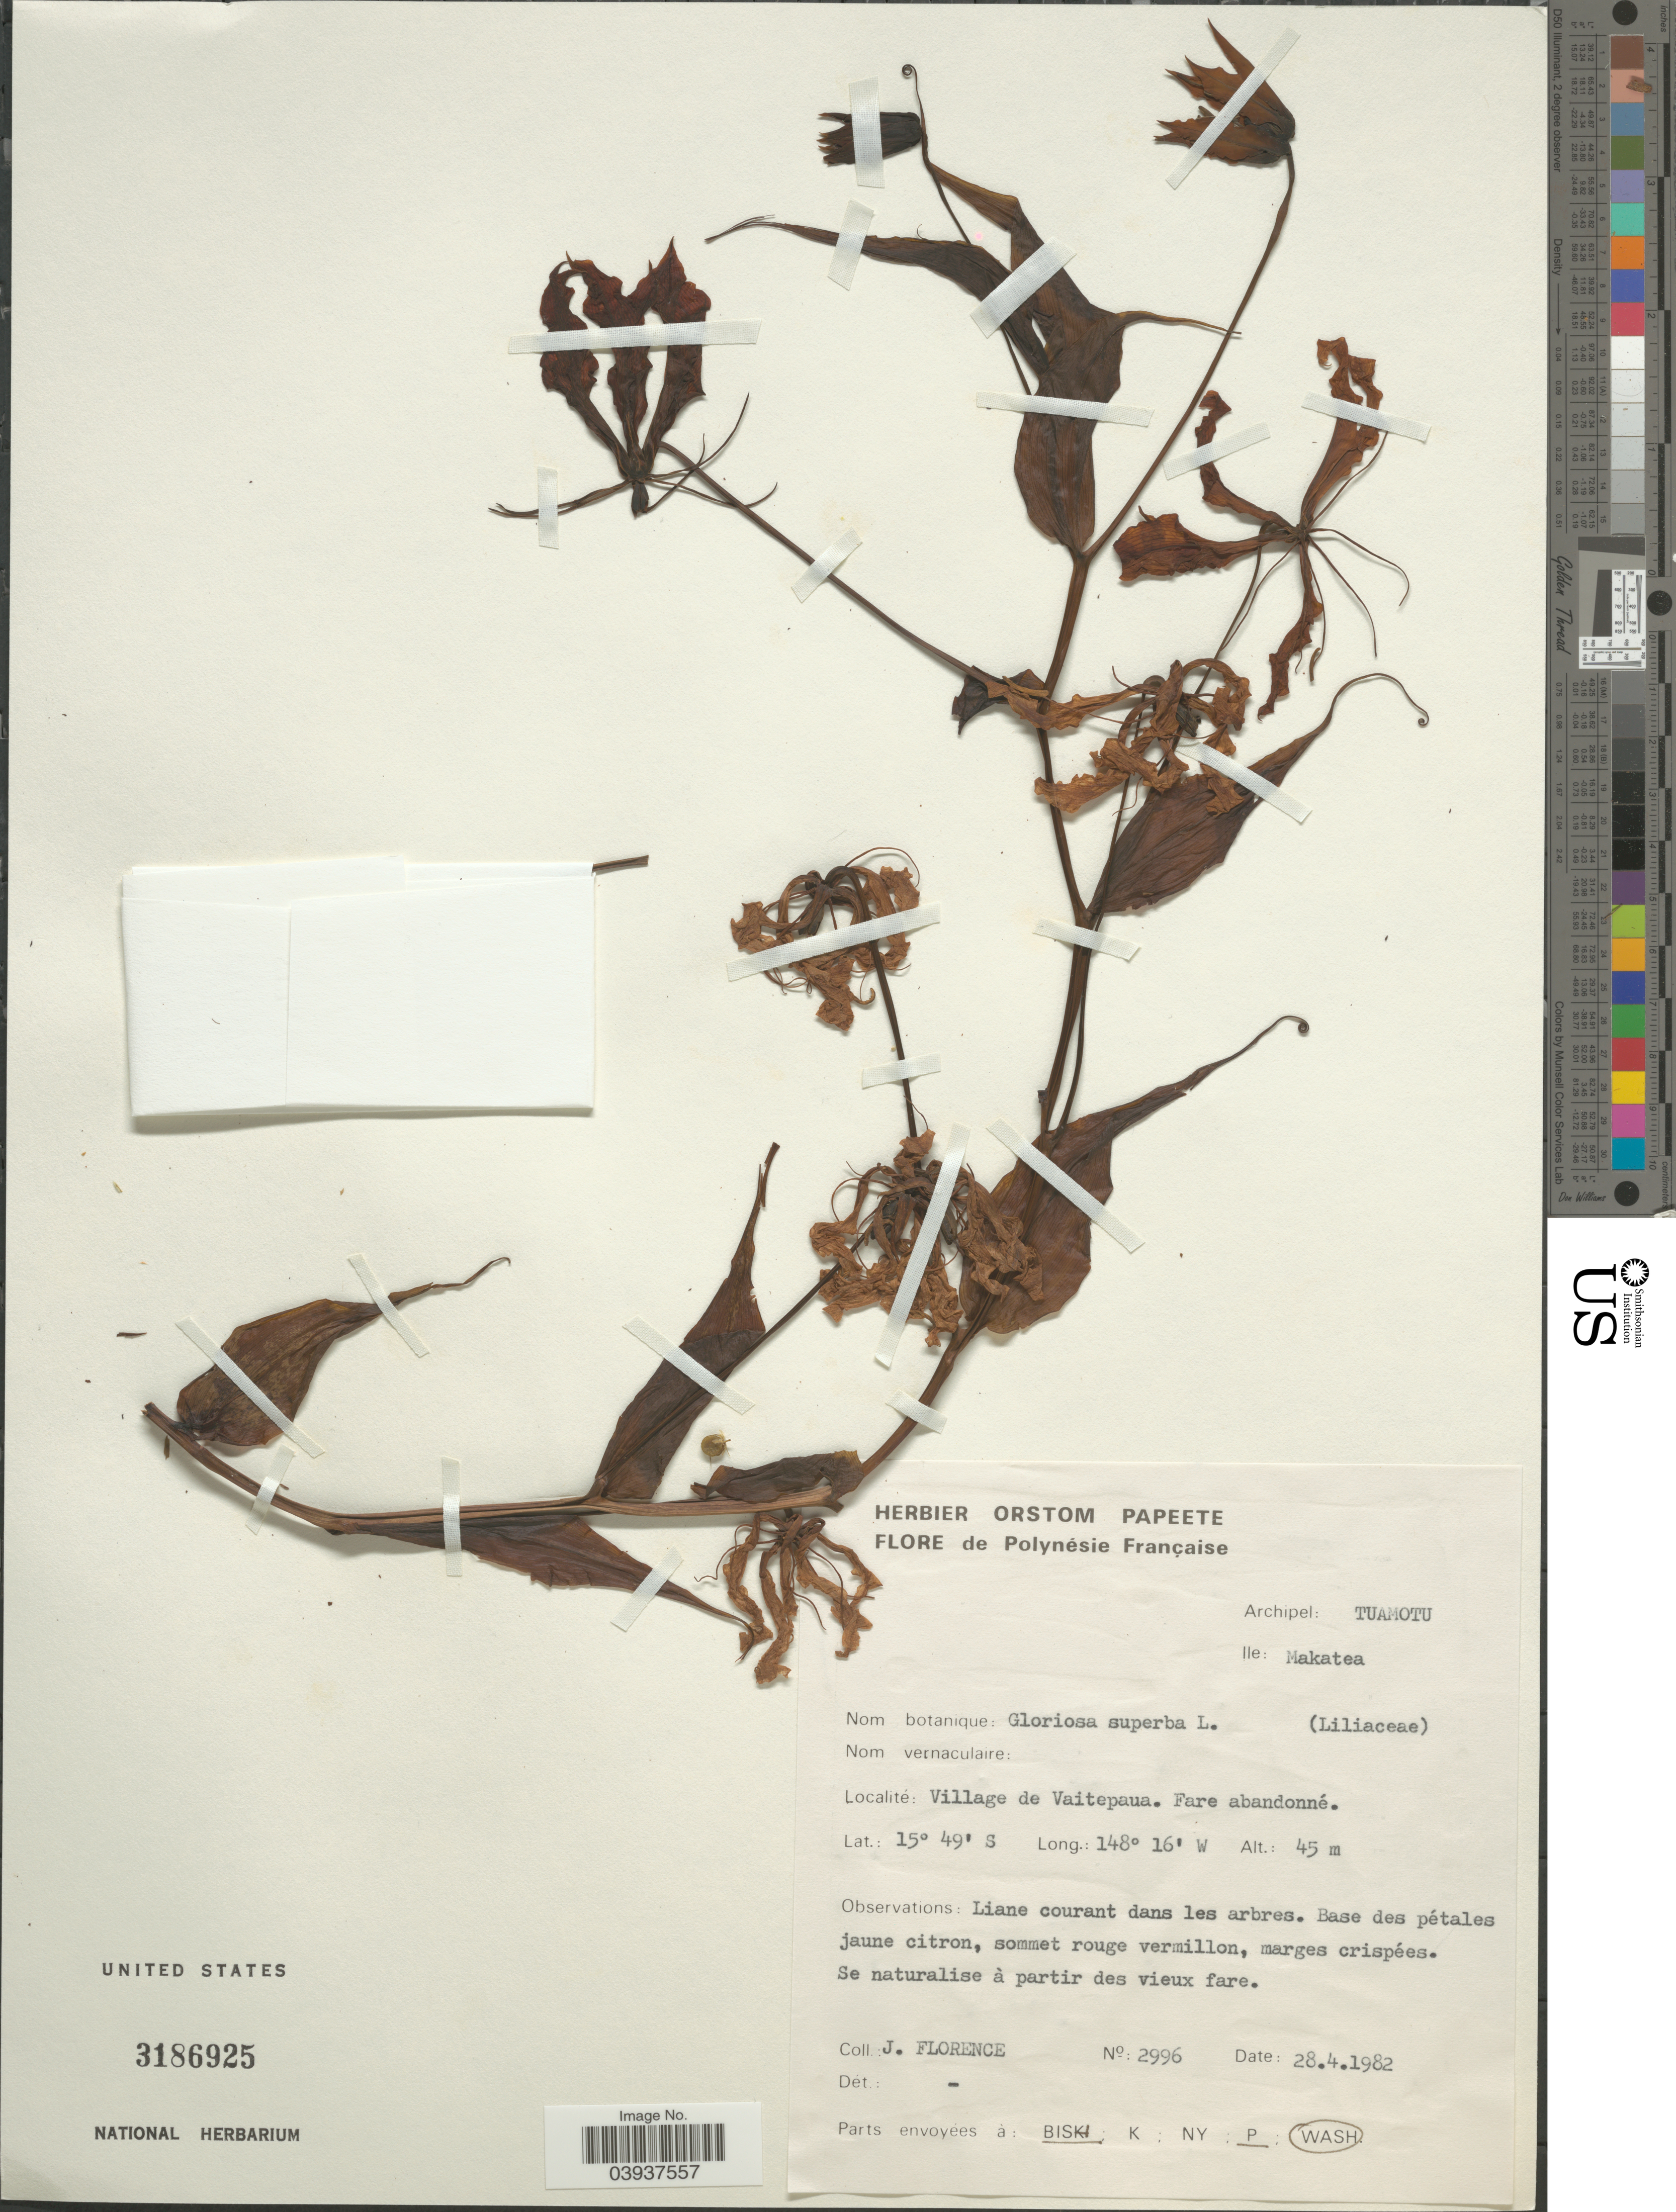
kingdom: Plantae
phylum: Tracheophyta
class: Liliopsida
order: Liliales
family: Colchicaceae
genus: Gloriosa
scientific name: Gloriosa superba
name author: L.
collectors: J. Florence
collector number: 2996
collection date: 1982-04-28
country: French Polynesia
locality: Archipel: Tuamotu. Ile: Makatea. Village de Vaitepaua.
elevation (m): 45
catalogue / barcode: US 3186925